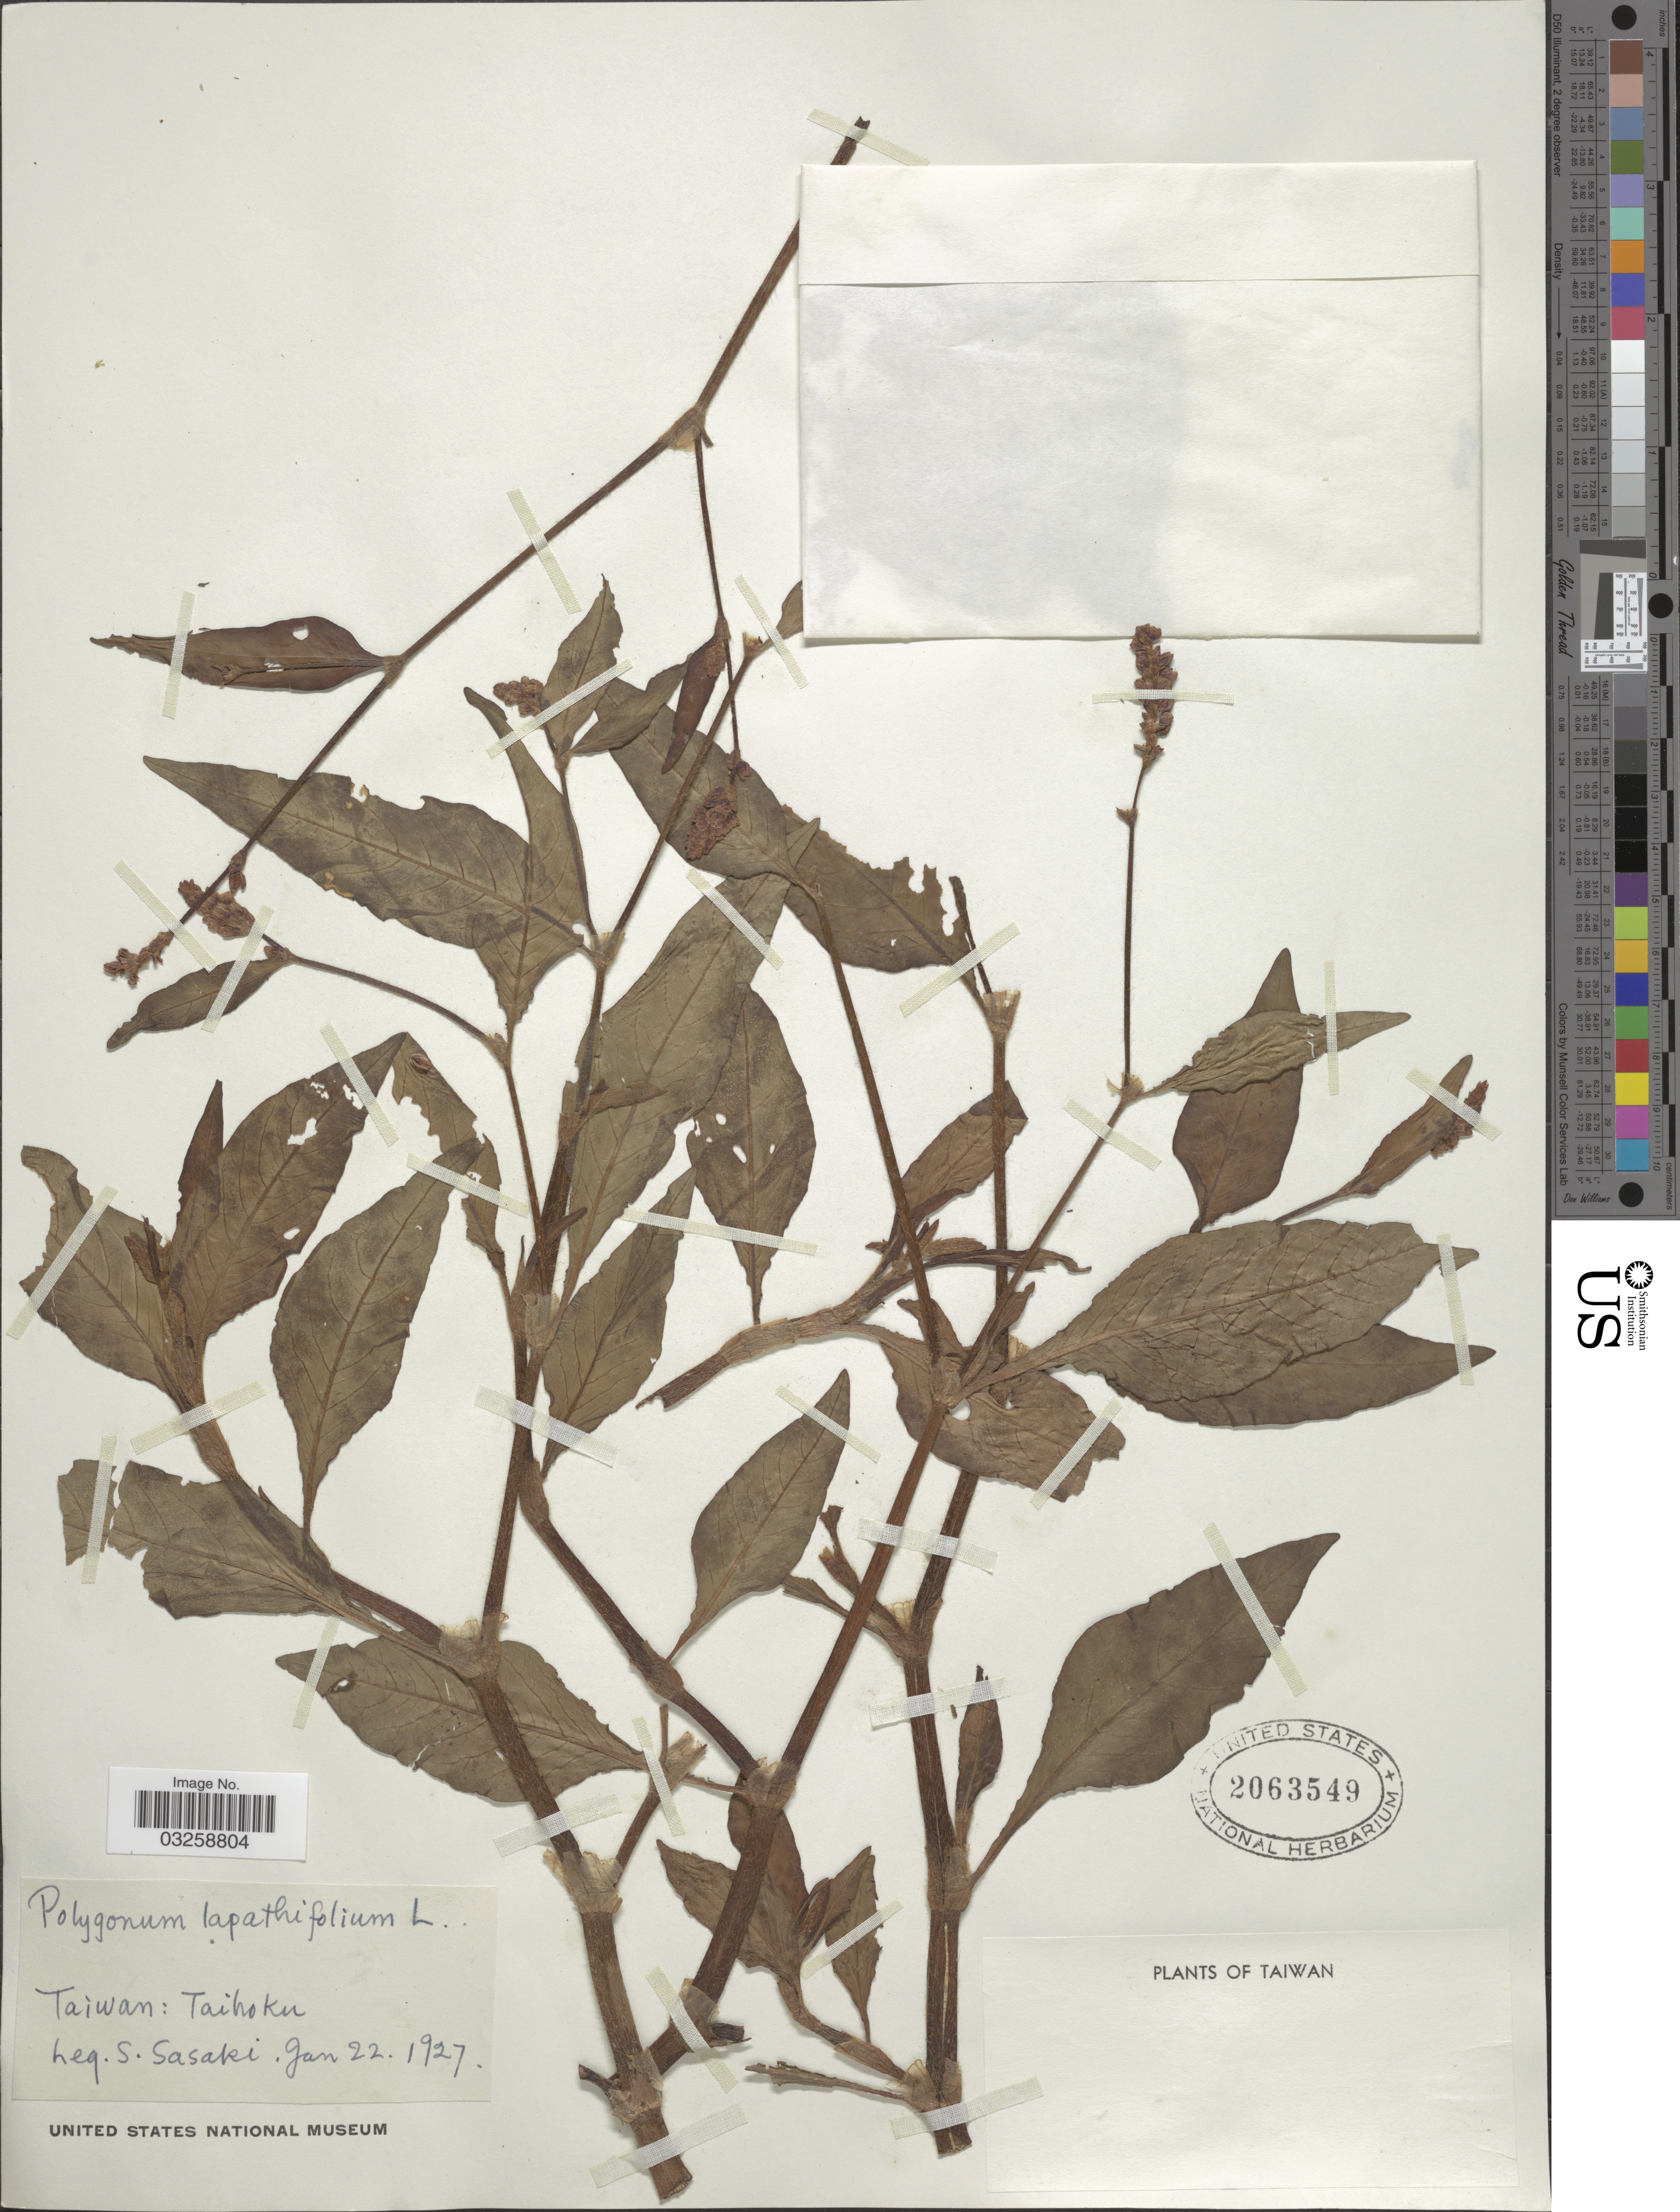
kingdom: Plantae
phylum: Tracheophyta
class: Magnoliopsida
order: Caryophyllales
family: Polygonaceae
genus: Polygonum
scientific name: Polygonum lapathifolium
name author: L.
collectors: S. Sasaki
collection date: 1927-01-22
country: Taiwan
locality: Taihoku.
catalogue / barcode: US 2063549